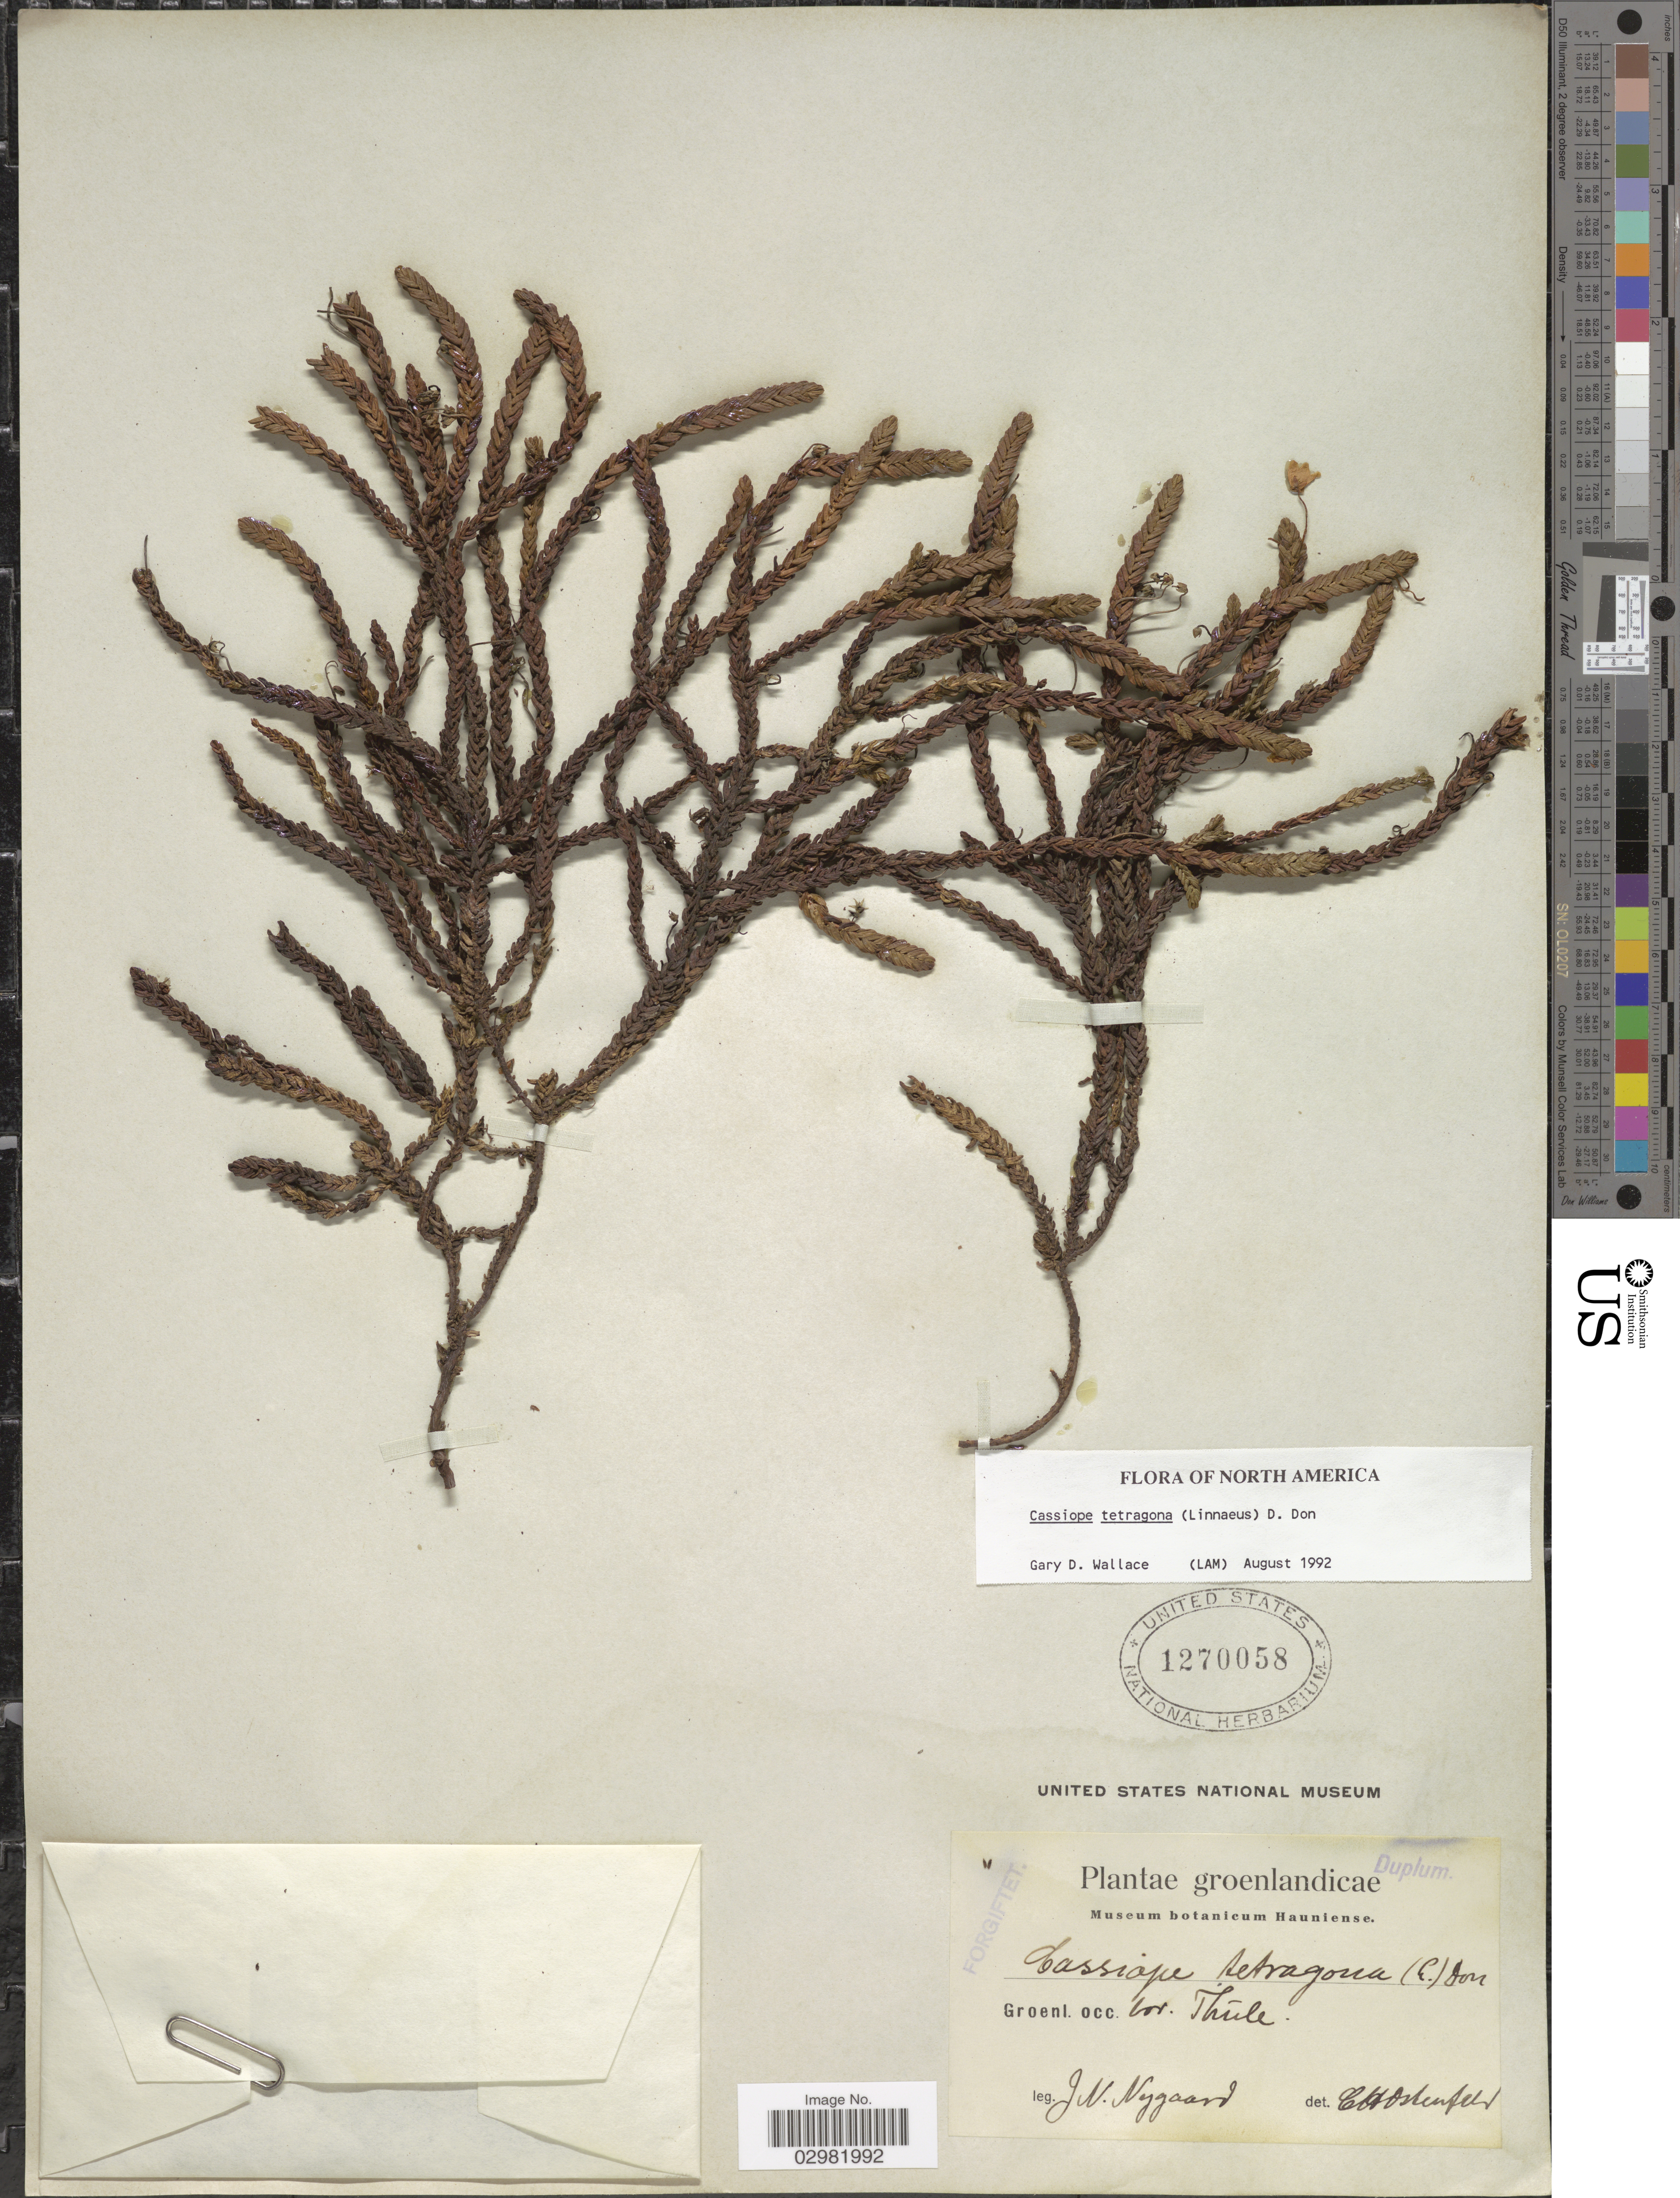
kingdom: Plantae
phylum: Tracheophyta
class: Magnoliopsida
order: Ericales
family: Ericaceae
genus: Cassiope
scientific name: Cassiope tetragona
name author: (L.) D. Don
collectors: J. Nygaard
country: Greenland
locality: Groenl. occ. bor. Thúle.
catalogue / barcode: US 1270058